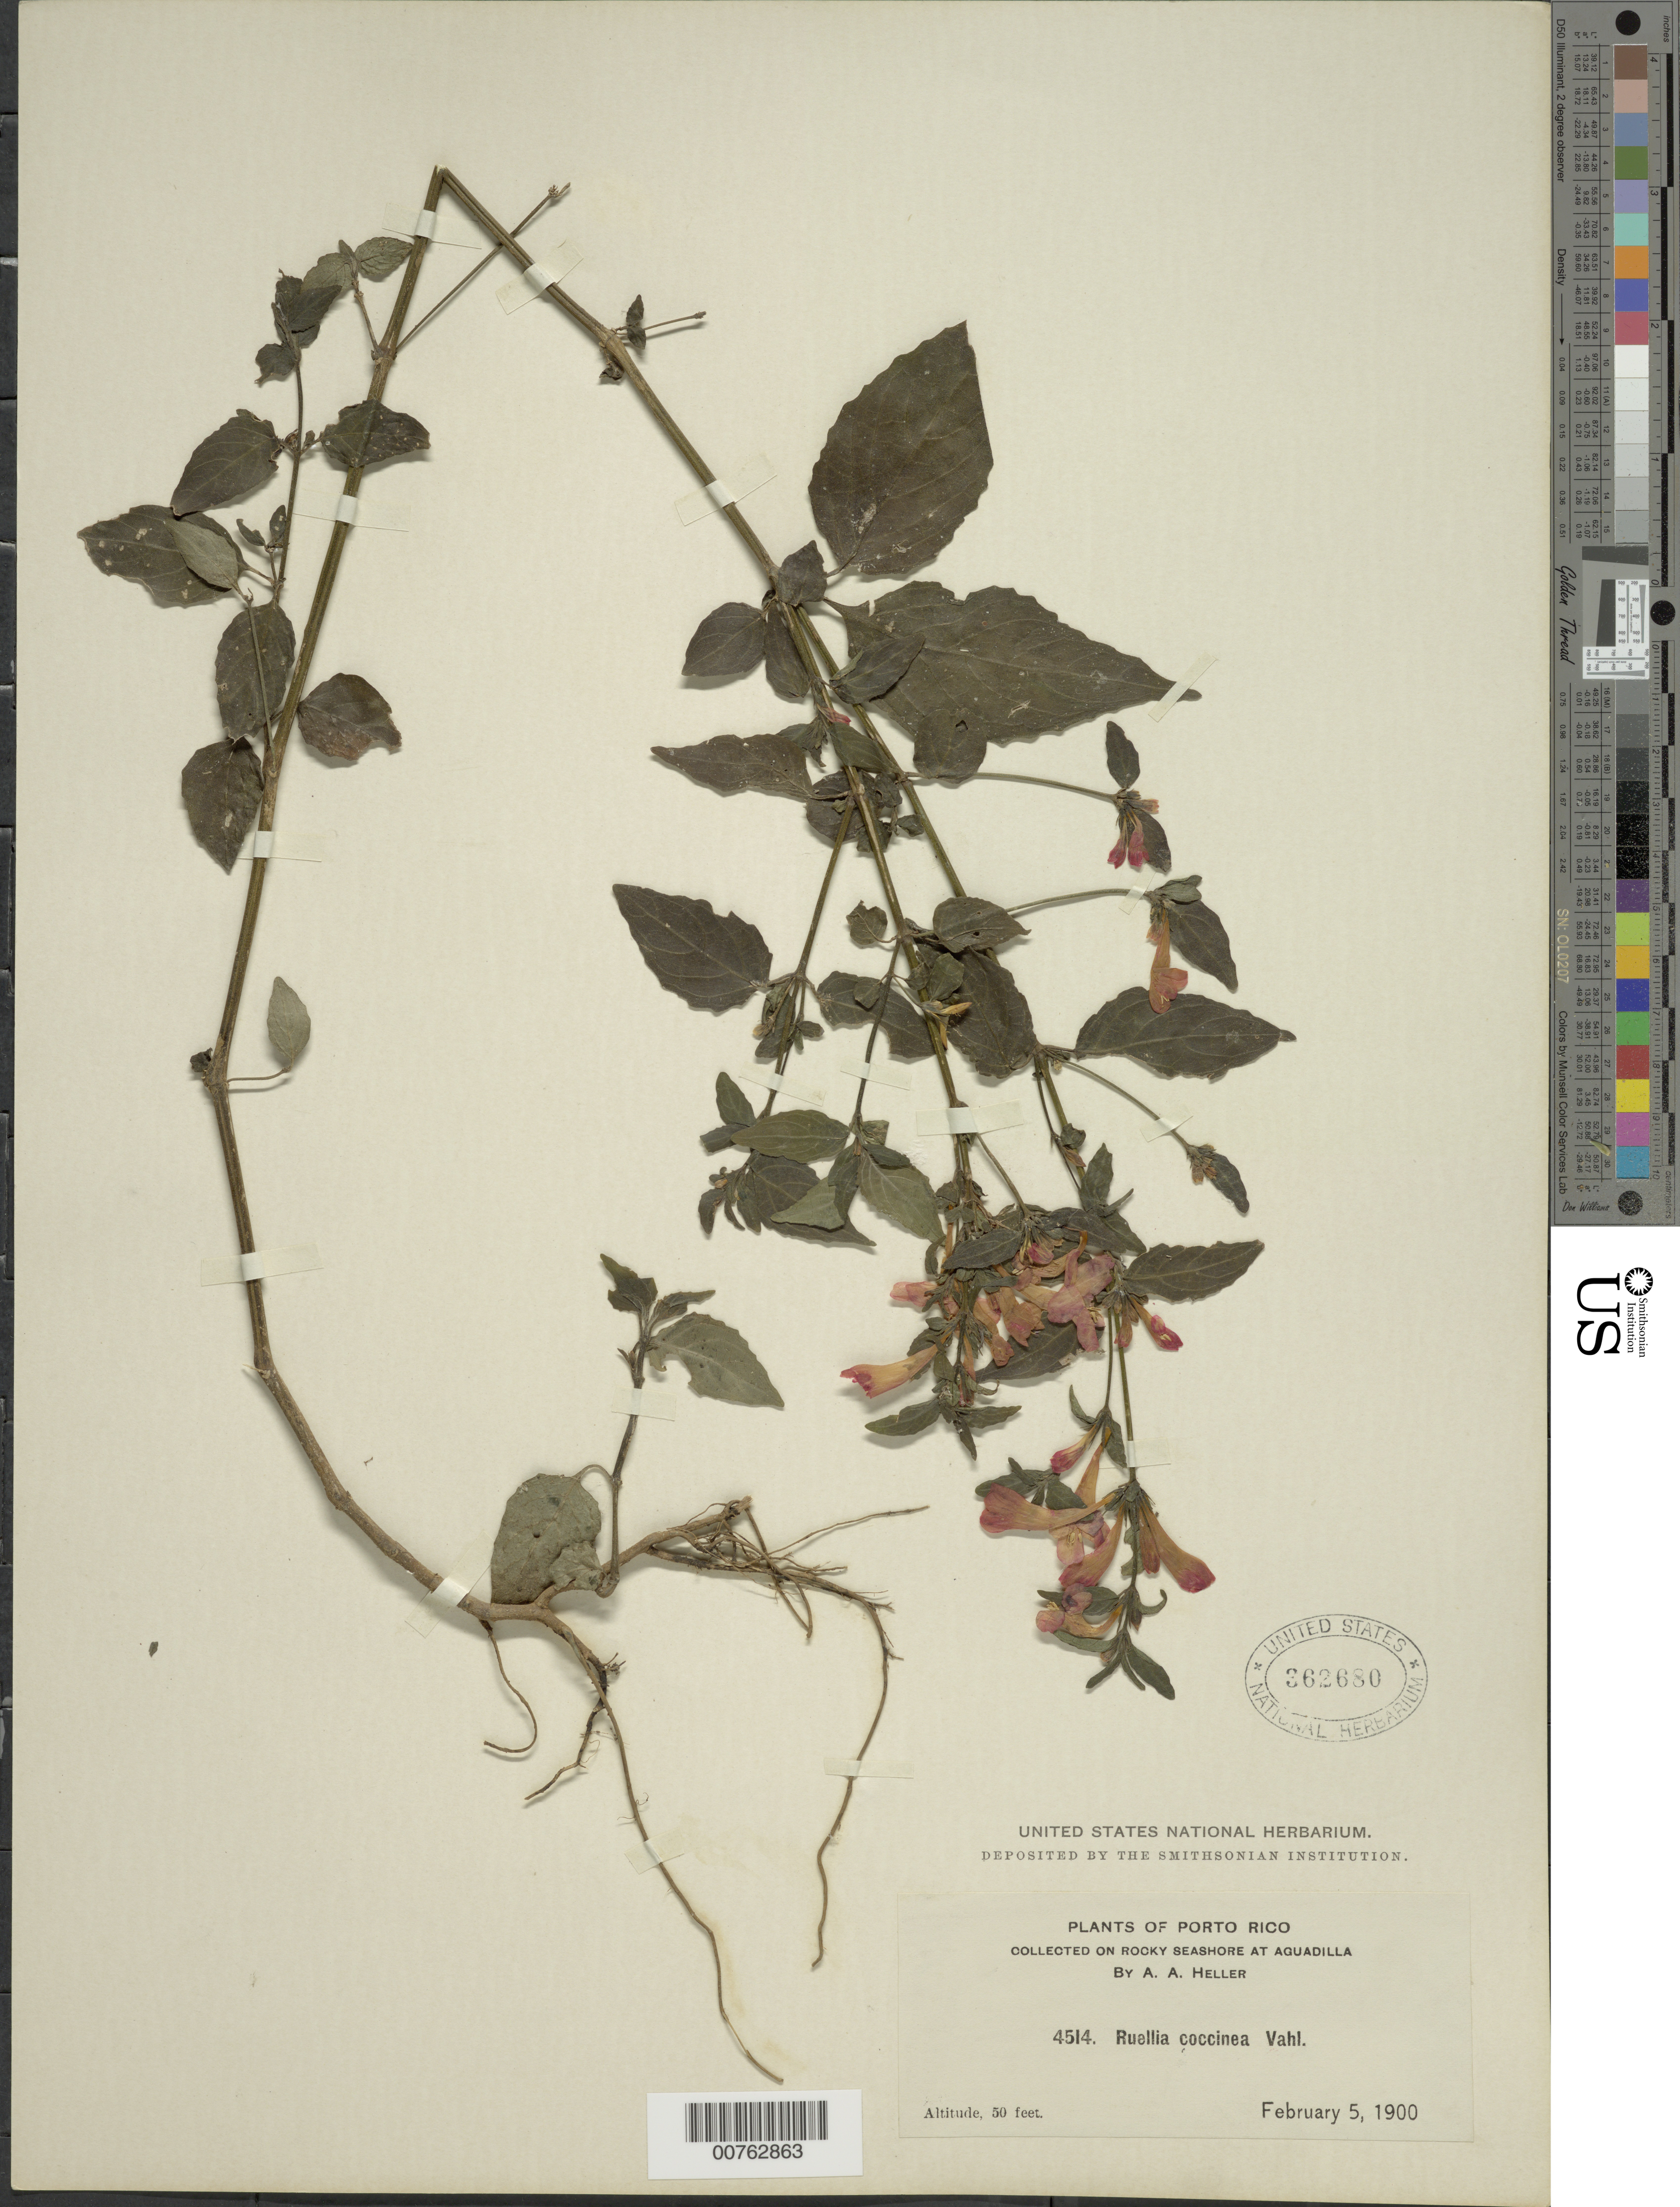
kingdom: Plantae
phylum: Tracheophyta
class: Magnoliopsida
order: Lamiales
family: Acanthaceae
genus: Ruellia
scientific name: Ruellia coccinea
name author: (L.) Vahl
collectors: A. A. Heller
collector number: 4514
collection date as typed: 05 Feb 1900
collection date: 1900-02-05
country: Puerto Rico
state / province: Aguadilla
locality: At Aguadilla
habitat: Rocky seashore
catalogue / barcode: US 362680